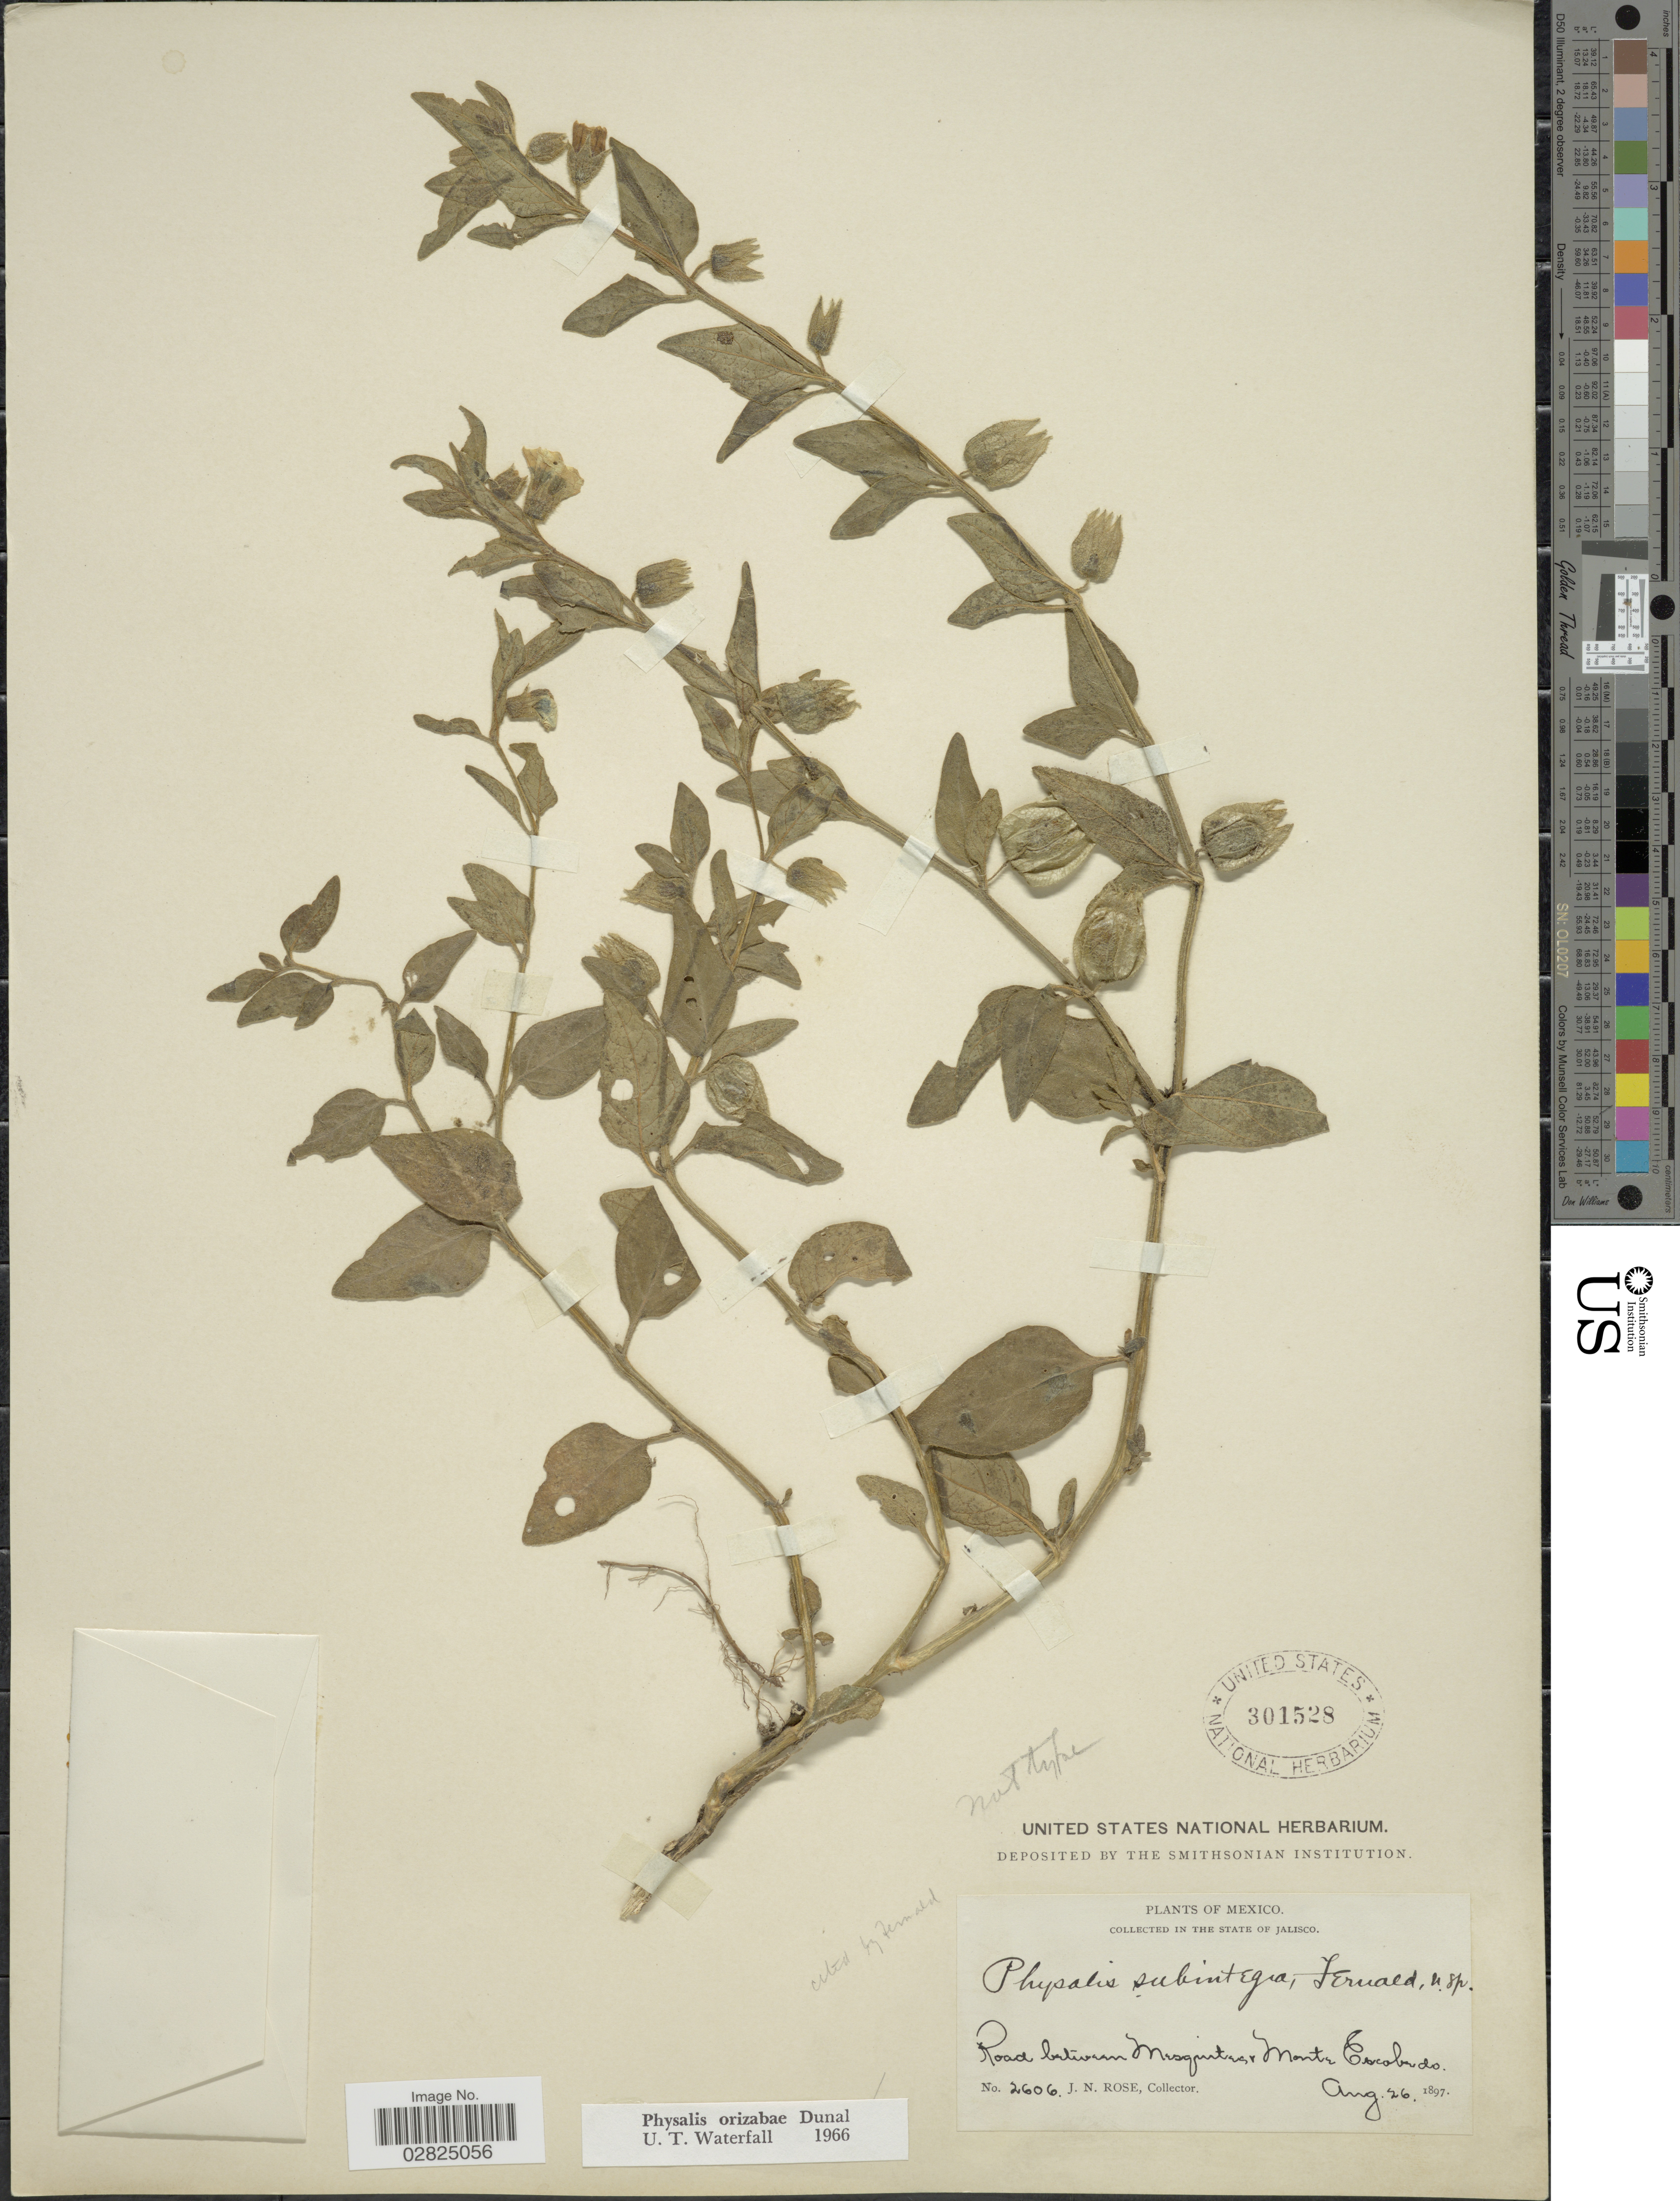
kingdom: Plantae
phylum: Tracheophyta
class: Magnoliopsida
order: Solanales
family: Solanaceae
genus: Physalis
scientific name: Physalis orizabae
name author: Dunal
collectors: J. N. Rose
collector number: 2606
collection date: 1897-08-26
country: Mexico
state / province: Jalisco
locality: Road between Mezquitec, Monte Colorado.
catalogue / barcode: US 301528